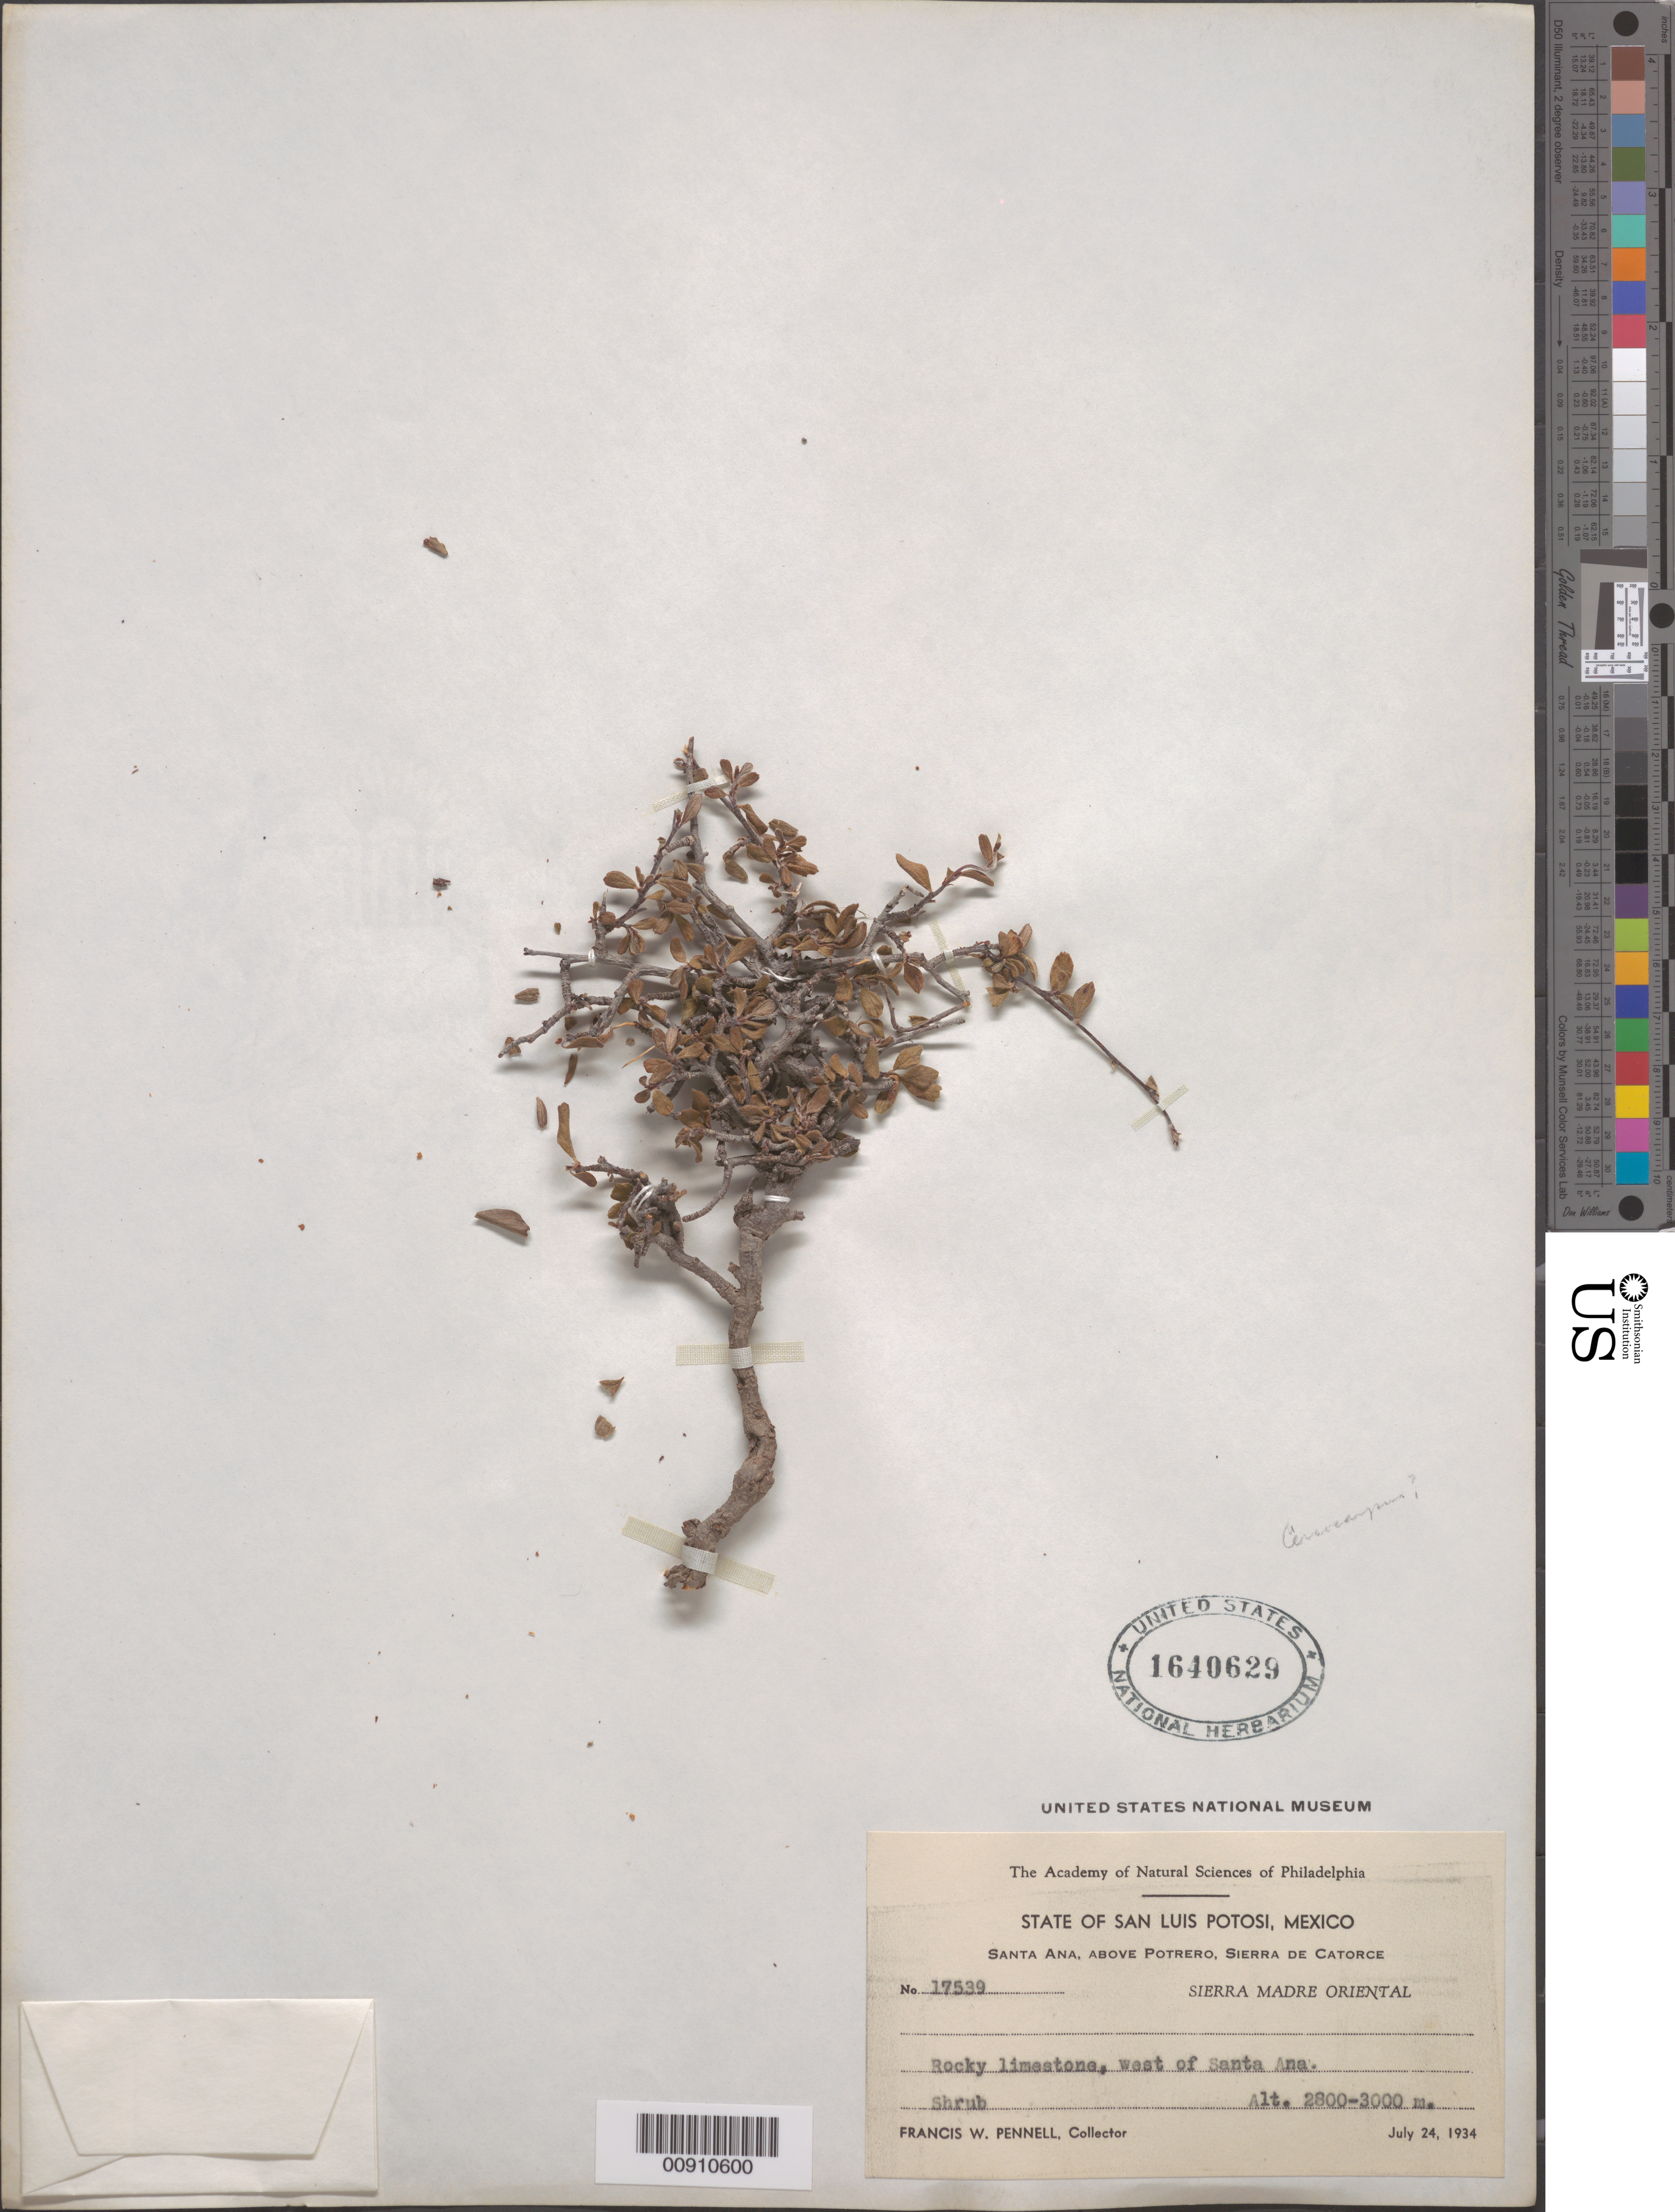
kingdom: Plantae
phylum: Tracheophyta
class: Magnoliopsida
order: Rosales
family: Rosaceae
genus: Cercocarpus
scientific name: Cercocarpus sp.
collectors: F. W. Pennell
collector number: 17539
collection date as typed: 24 Jul 1934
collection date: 1934-07-24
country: Mexico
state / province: San Luis Potosí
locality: West of Santa Ana. Above Potrero, Sierra de Catorce, State of San Luis Potosí, Sierra Madre Oriental.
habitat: Rocky limestone.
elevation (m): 3000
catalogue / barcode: US 1640629